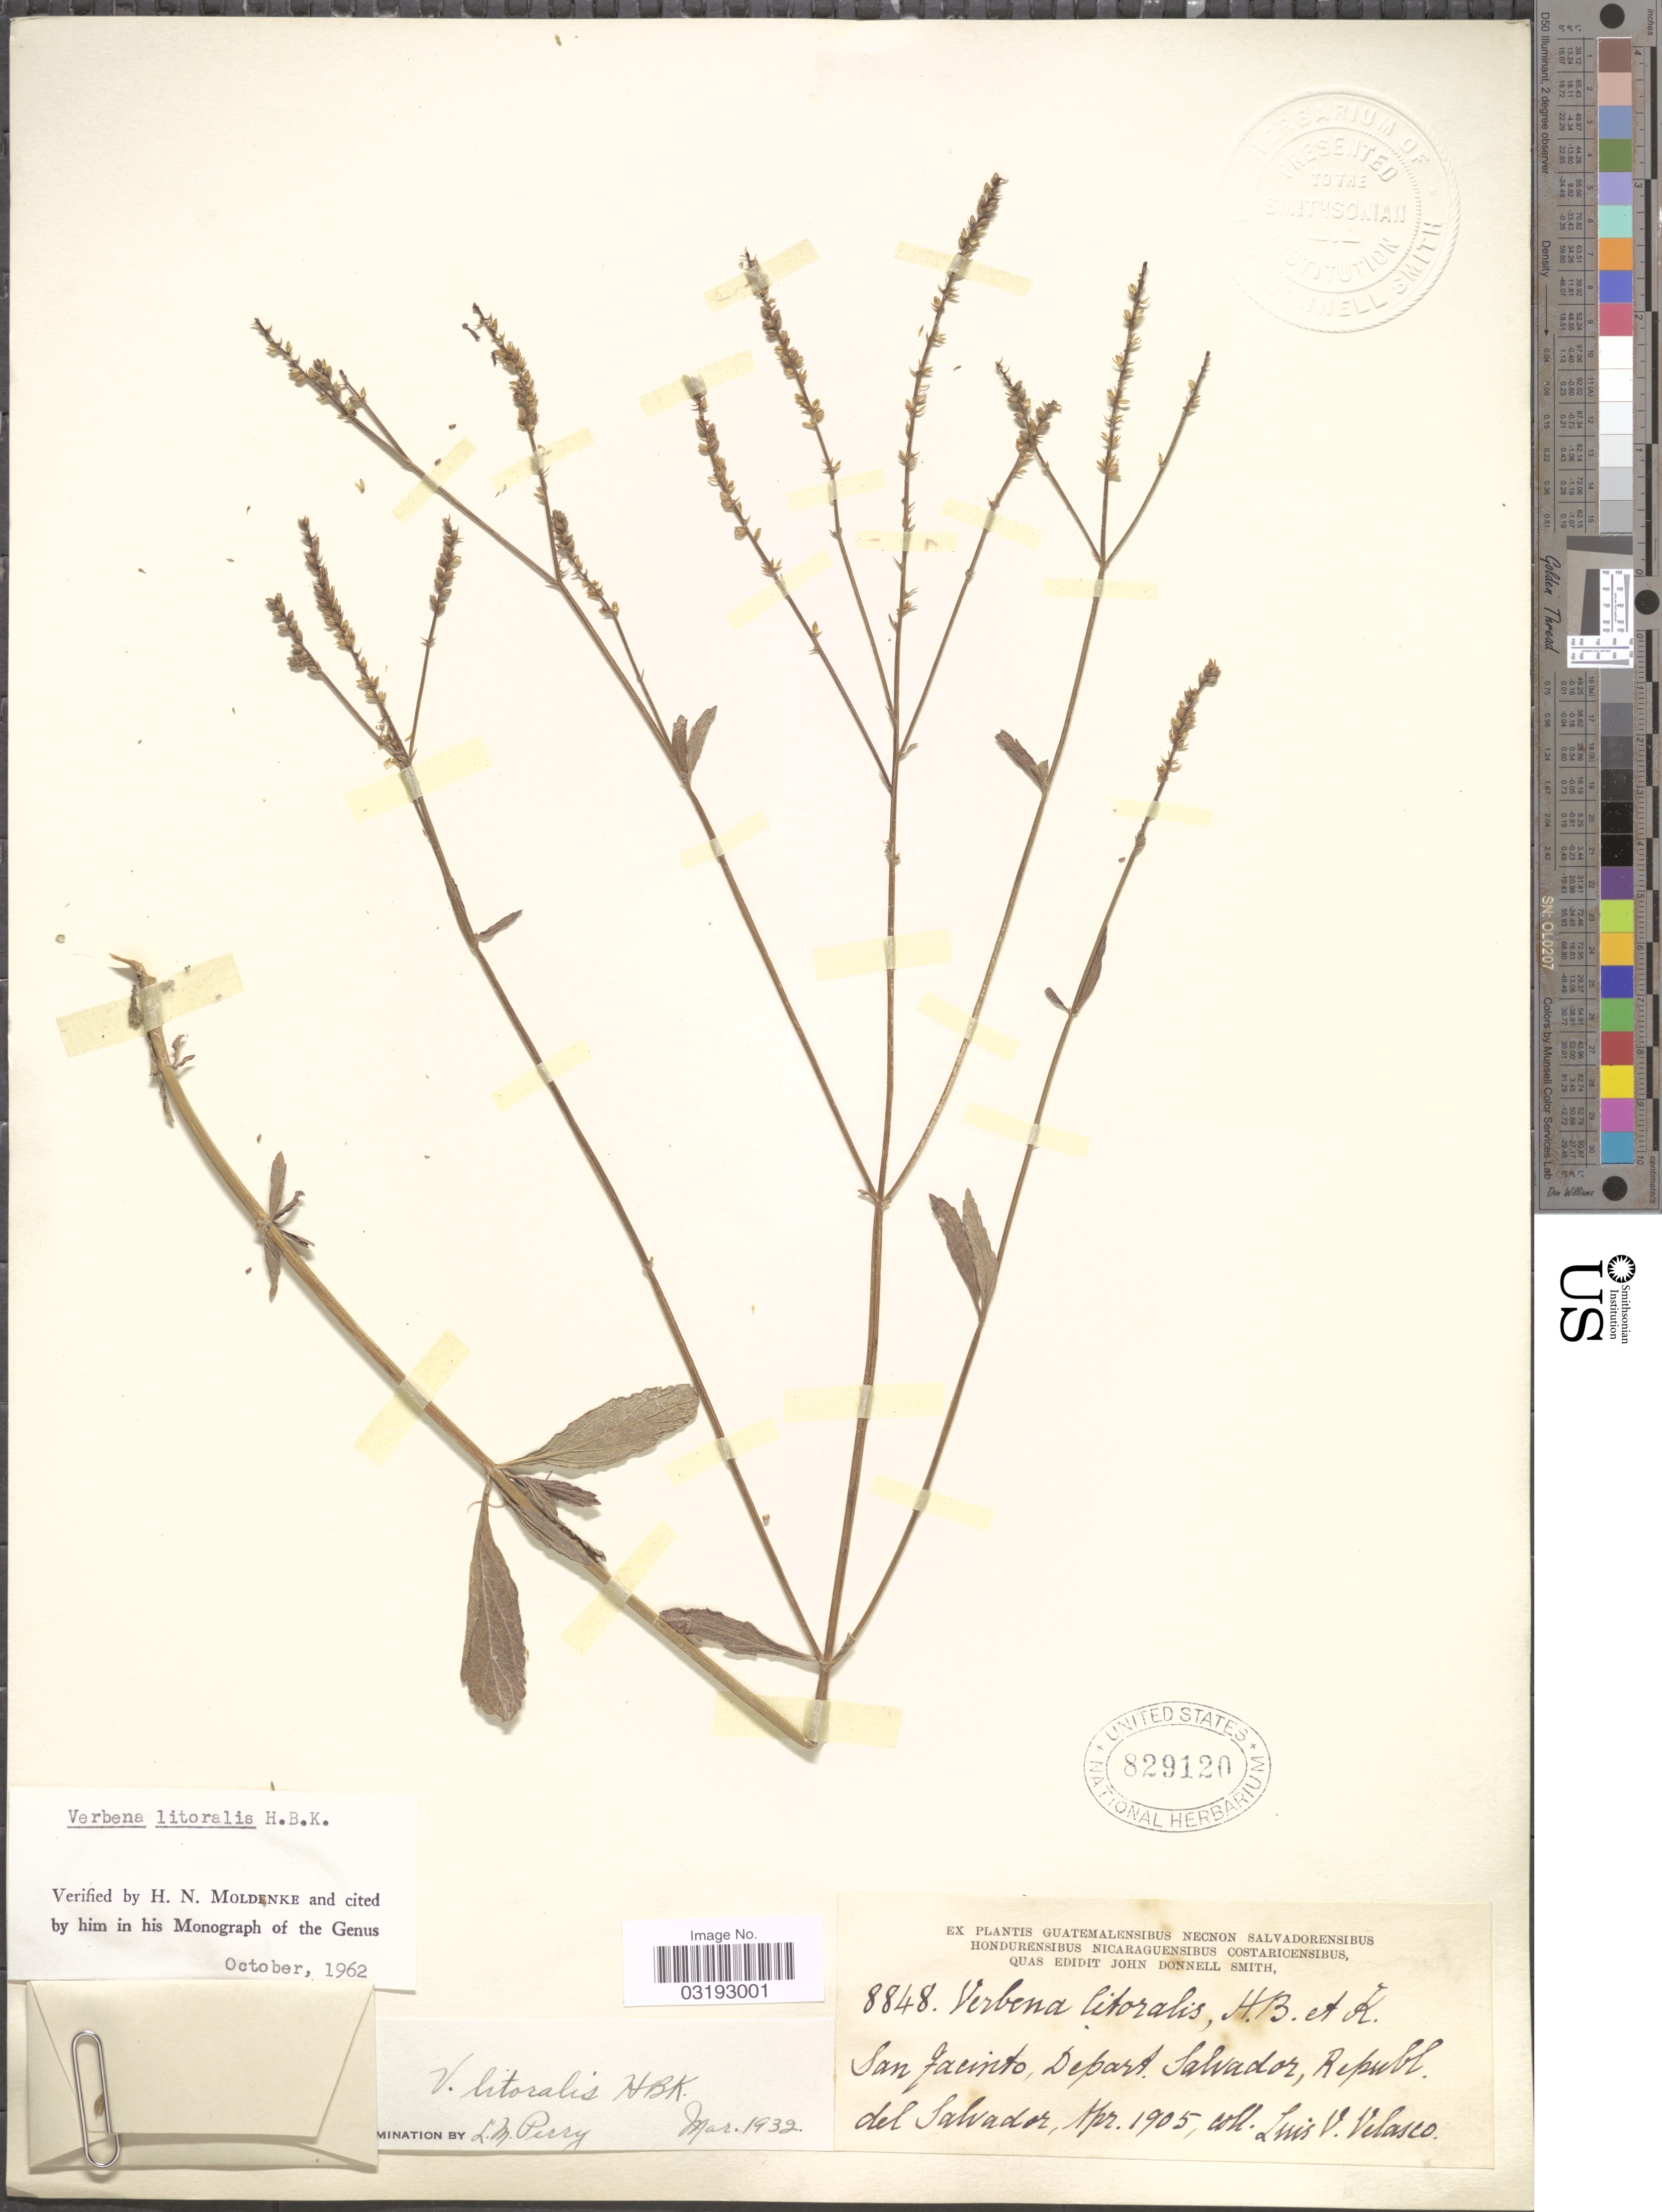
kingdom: Plantae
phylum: Tracheophyta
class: Magnoliopsida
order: Lamiales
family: Verbenaceae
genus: Verbena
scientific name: Verbena litoralis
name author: Kunth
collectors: L. Velasco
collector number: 8848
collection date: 1905-04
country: El Salvador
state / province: San Salvador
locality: San Jacinto, Depart. Salvador.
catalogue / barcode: US 829120